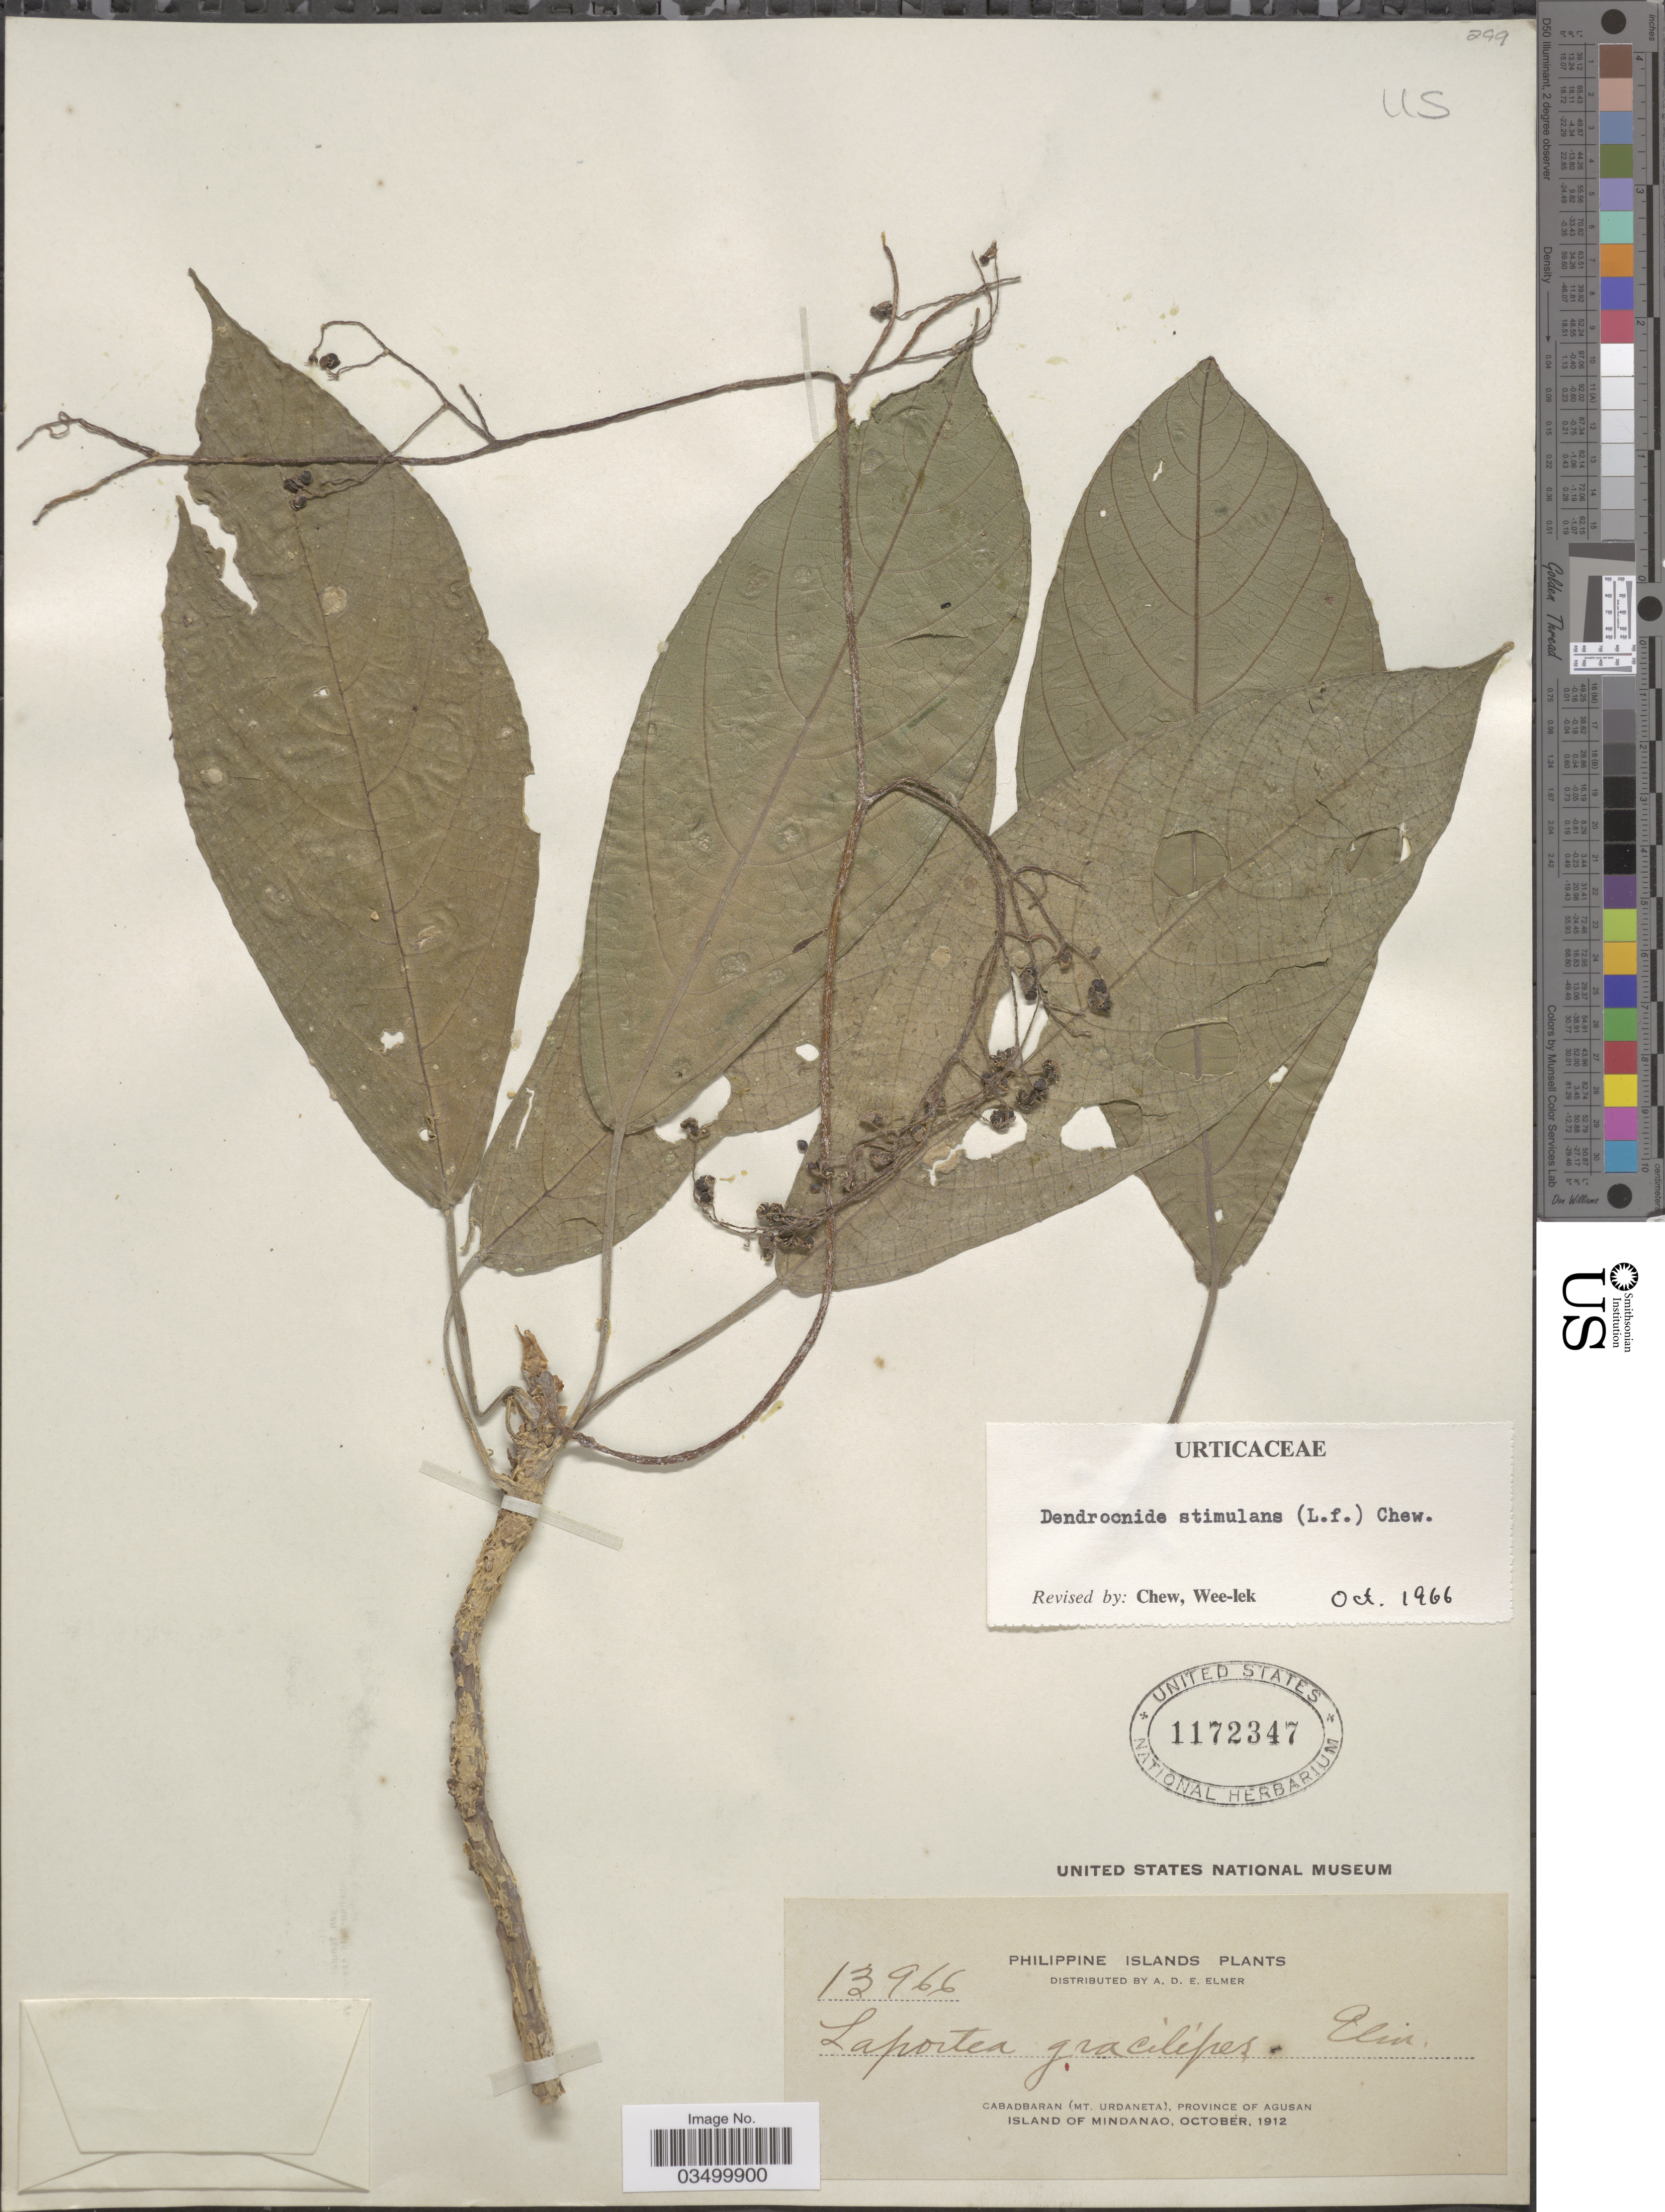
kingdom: Plantae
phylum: Tracheophyta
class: Magnoliopsida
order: Rosales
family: Urticaceae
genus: Dendrocnide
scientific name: Dendrocnide stimulans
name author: (L. f.) Chew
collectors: A. D. E. Elmer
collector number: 13966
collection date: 1912-10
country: Philippines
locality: Philippine Islands. Cabadbaran (Mt. Urdaneta), Province of Agusan. Island of Mindanao.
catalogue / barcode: US 1172347